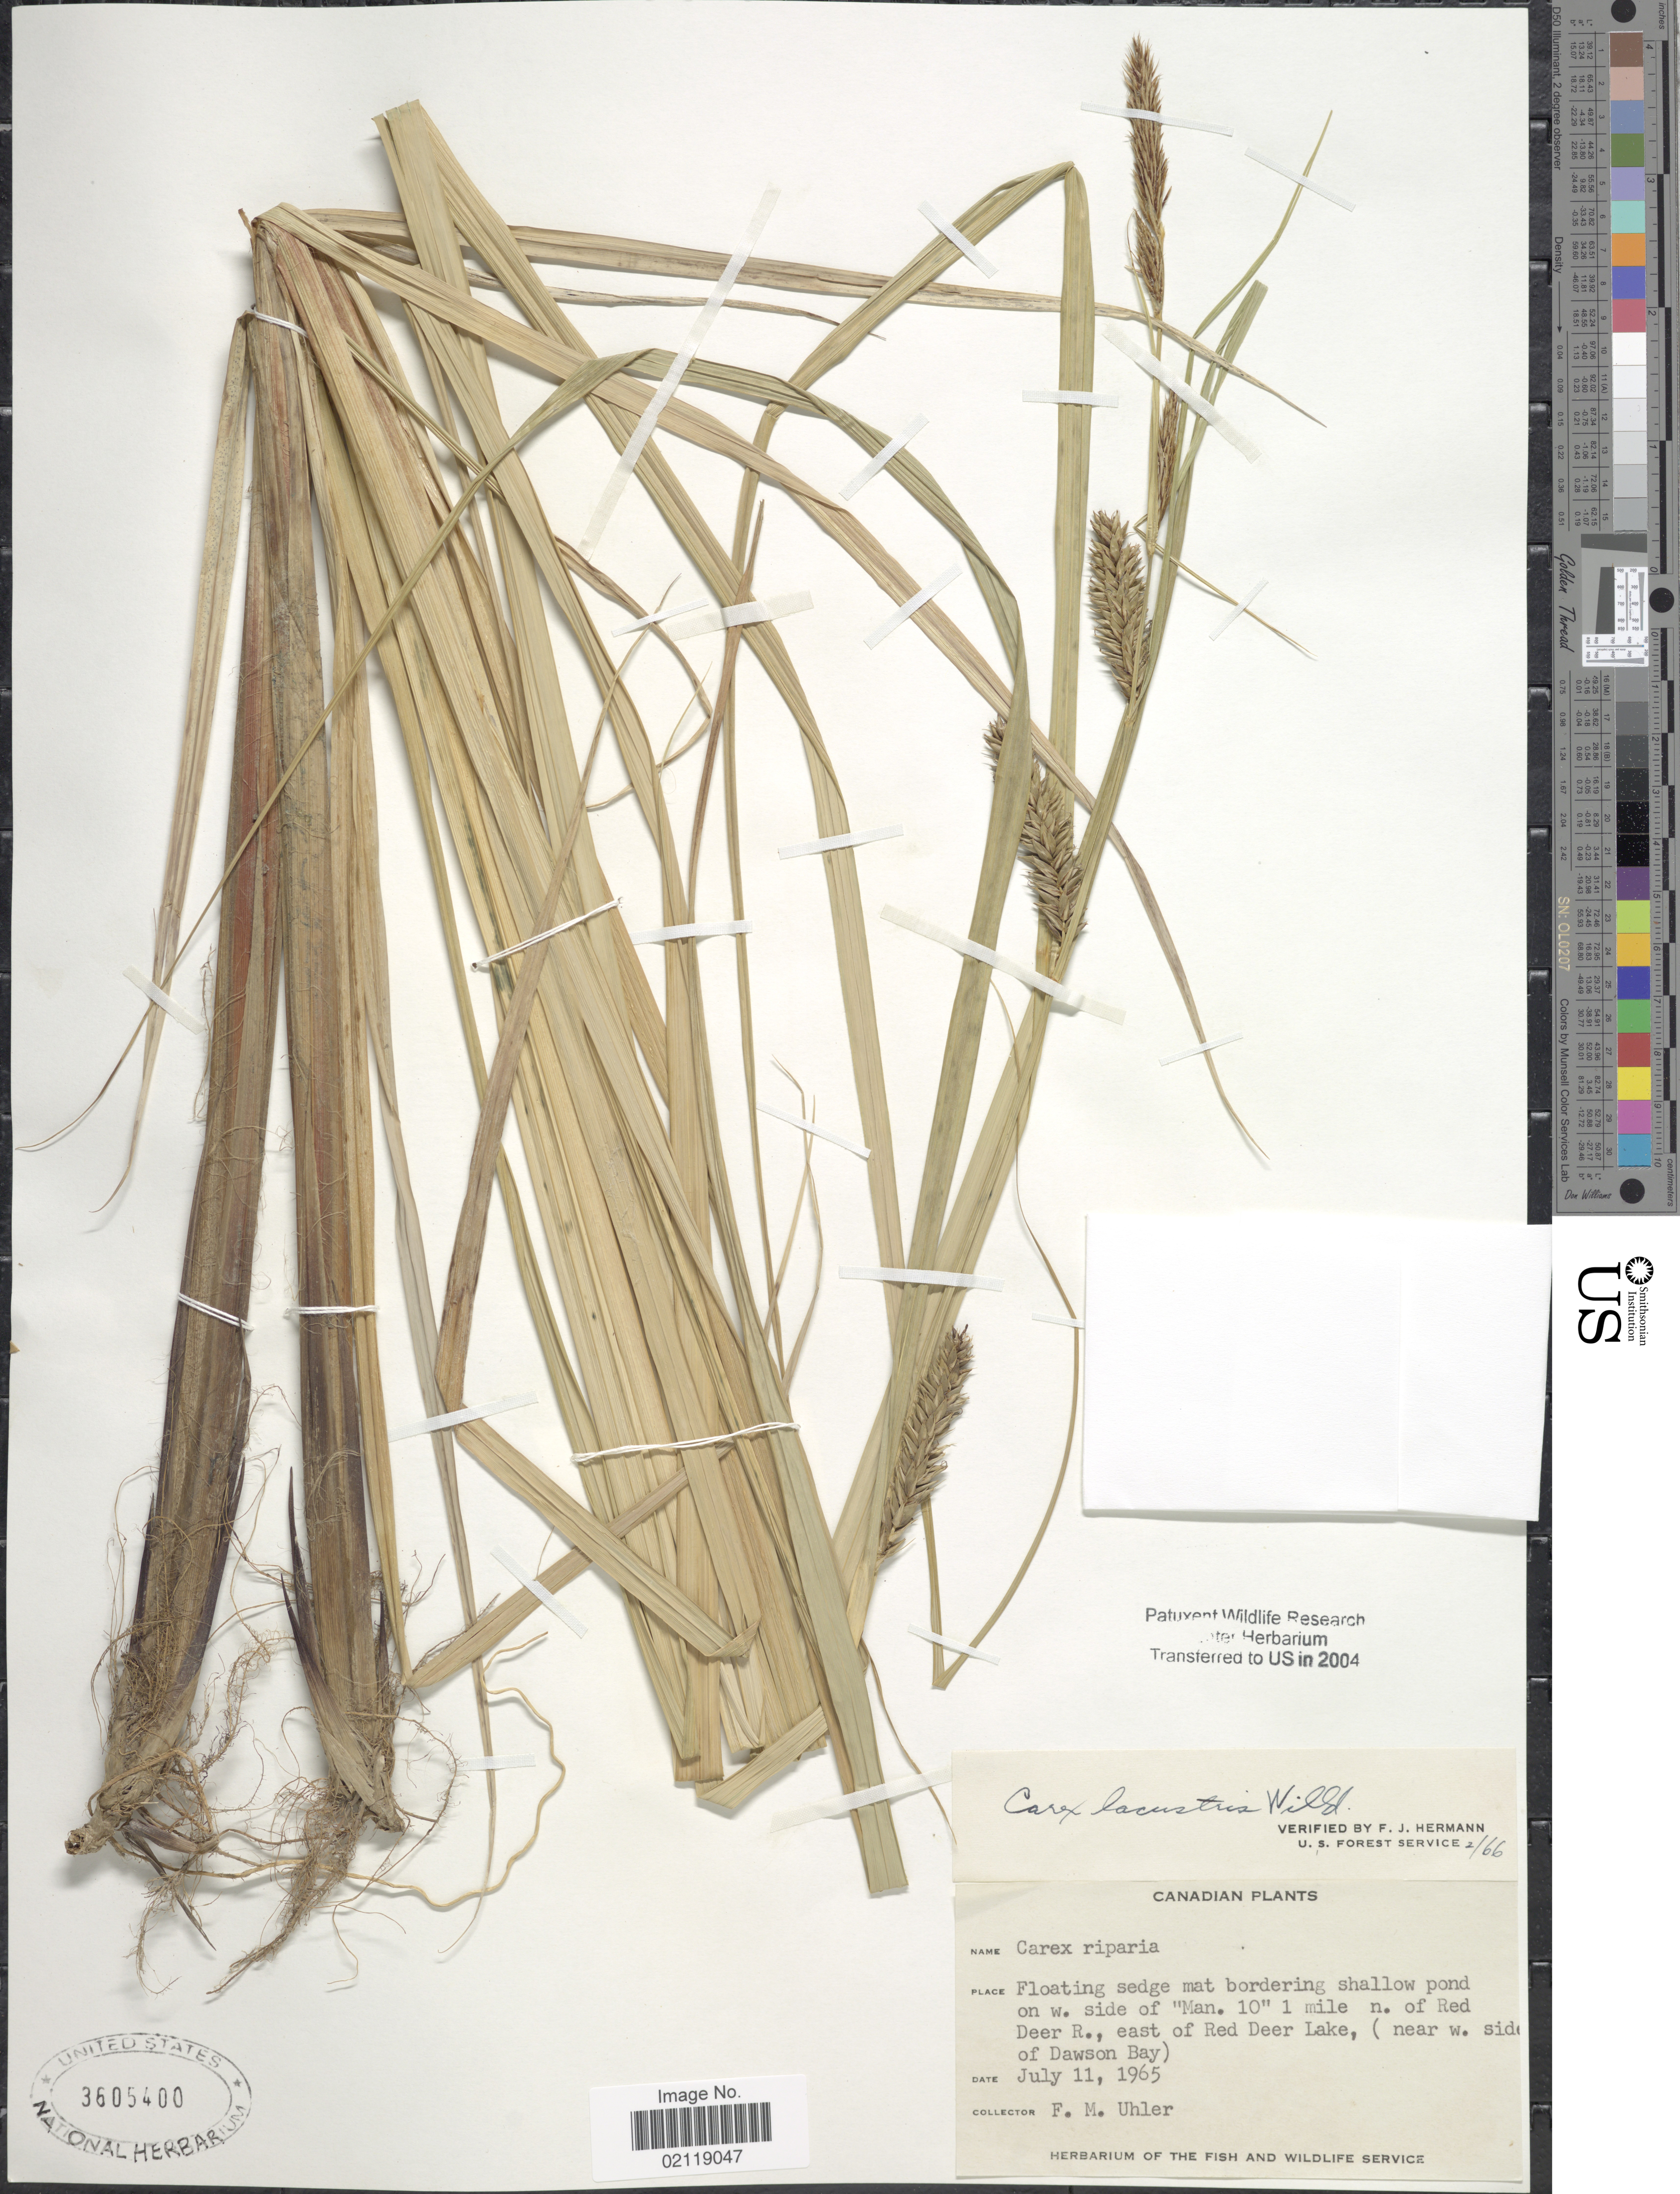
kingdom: Plantae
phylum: Tracheophyta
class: Liliopsida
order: Poales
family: Cyperaceae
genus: Carex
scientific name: Carex lacustris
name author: Willd.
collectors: F. M. Uhler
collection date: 1965-07-11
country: Canada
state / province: Manitoba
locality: Floating sedge mat bordering shallow pond on w. side of "Man. 10"1 mile n. of Red Deer R., east of Red Deer Lake, (near w. side of Dawson Bay)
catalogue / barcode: US 3605400